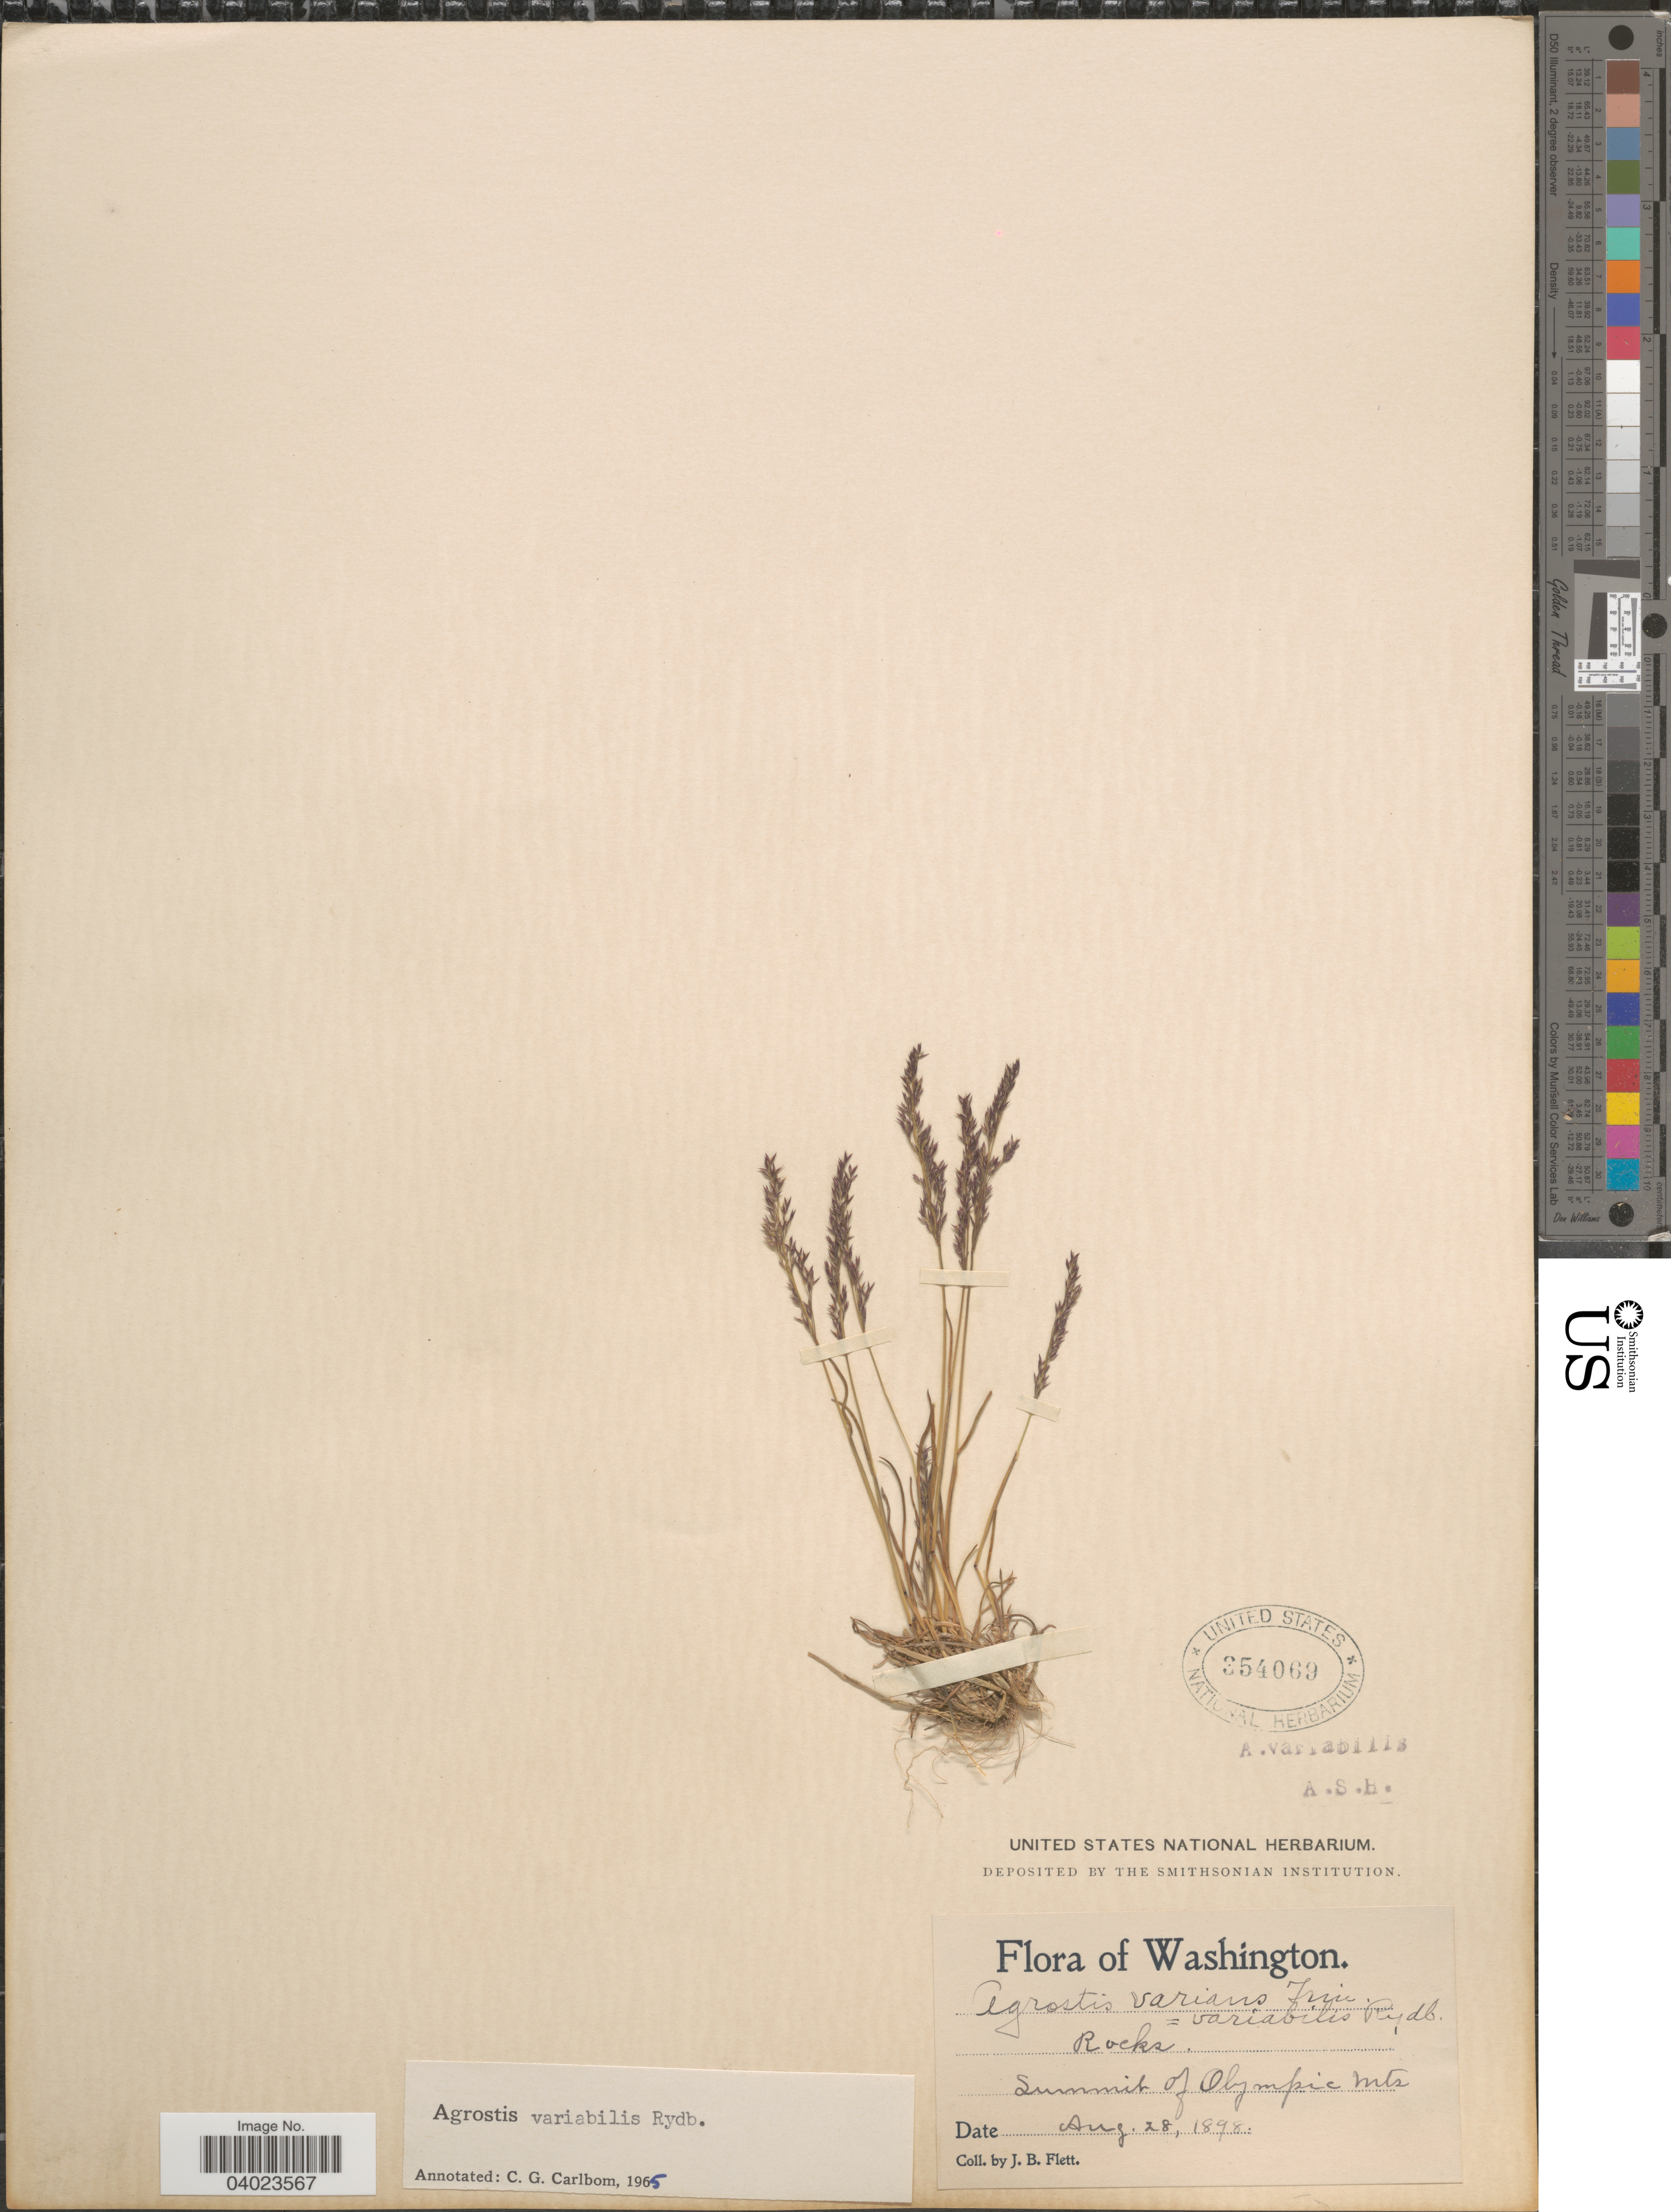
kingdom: Plantae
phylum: Tracheophyta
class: Liliopsida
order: Poales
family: Poaceae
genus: Agrostis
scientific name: Agrostis variabilis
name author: Rydb.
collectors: J. Flett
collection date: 1898-08-28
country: United States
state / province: Washington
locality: Rocks. Summit of Olympic Mts.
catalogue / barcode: US 354069